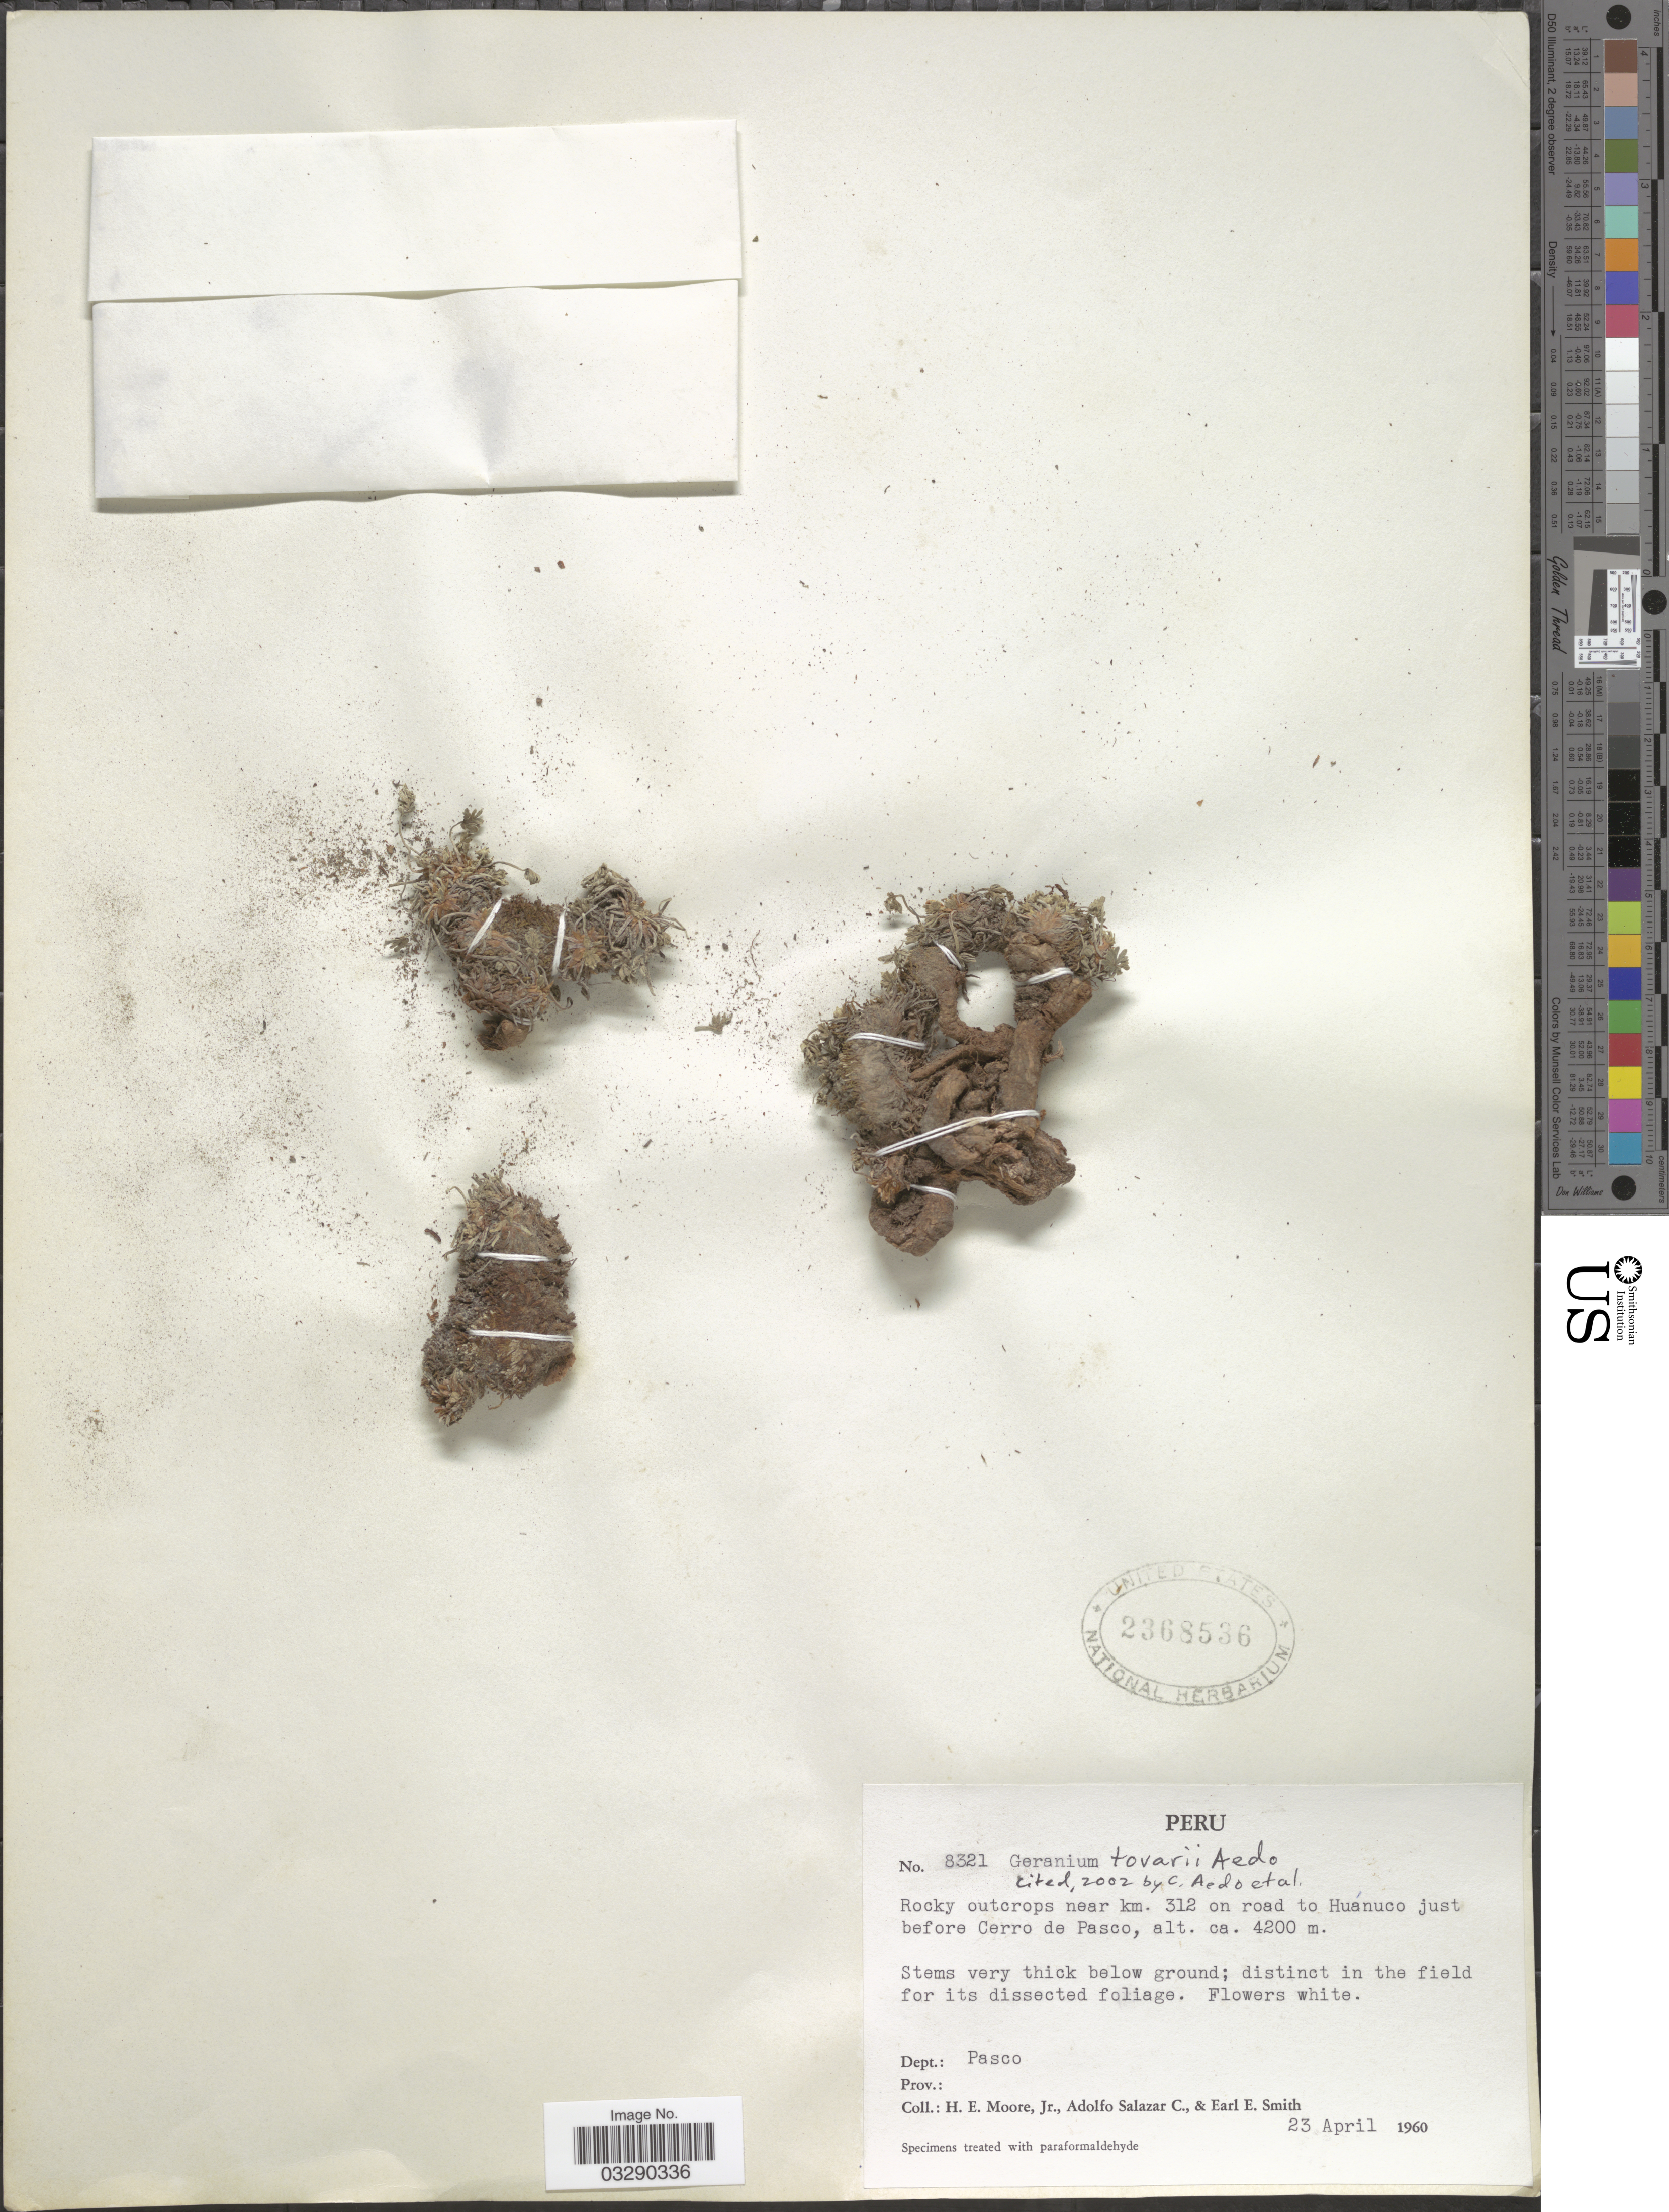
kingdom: Plantae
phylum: Tracheophyta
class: Magnoliopsida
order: Geraniales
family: Geraniaceae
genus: Geranium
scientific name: Geranium tovarii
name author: Aedo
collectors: H. Moore, A. Salazar C. & E. E. Smith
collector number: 8321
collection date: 1960-04-23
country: Peru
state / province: Pasco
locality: Rocky outcrops near km. 312 on road to Huánuco just before Cerro de Pasco. Dept.: Pasco.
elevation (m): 4200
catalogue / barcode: US 2368536